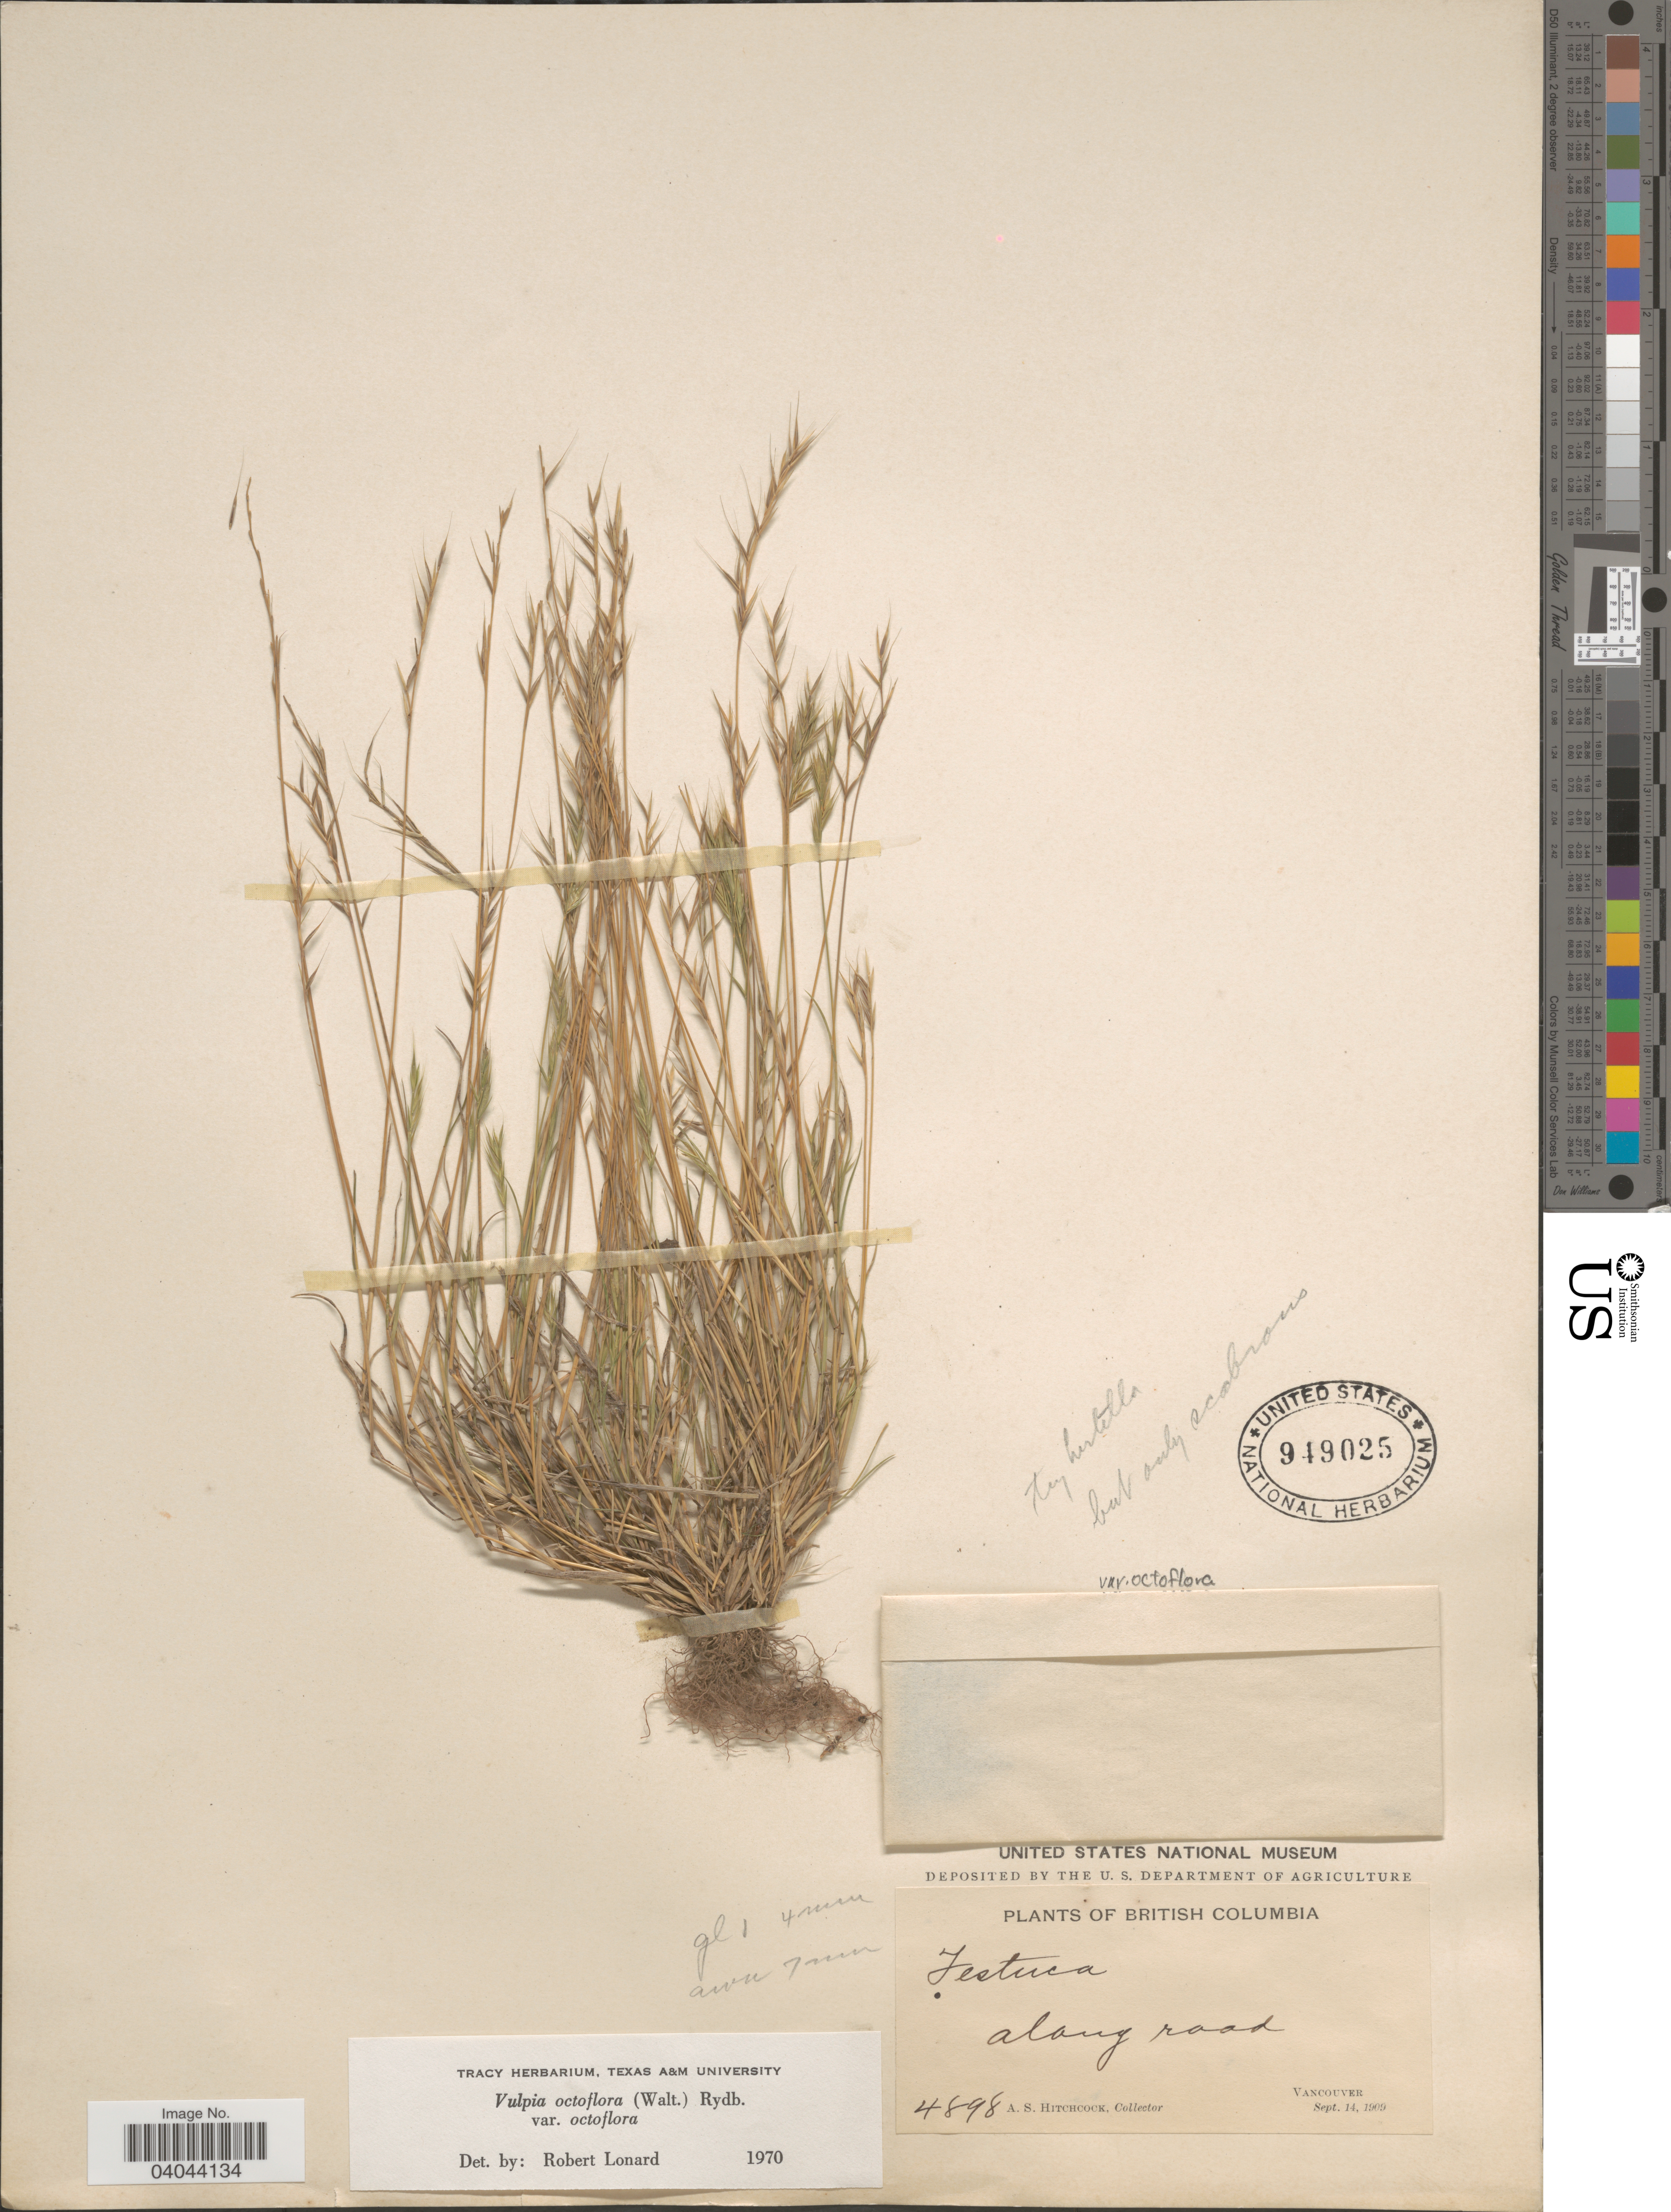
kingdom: Plantae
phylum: Tracheophyta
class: Liliopsida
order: Poales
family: Poaceae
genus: Festuca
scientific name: Festuca octoflora var. octoflora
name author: Walter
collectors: A. S. Hitchcock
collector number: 4898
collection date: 1909-09-14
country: Canada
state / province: British Columbia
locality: Along road. Vancouver.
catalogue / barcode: US 949025